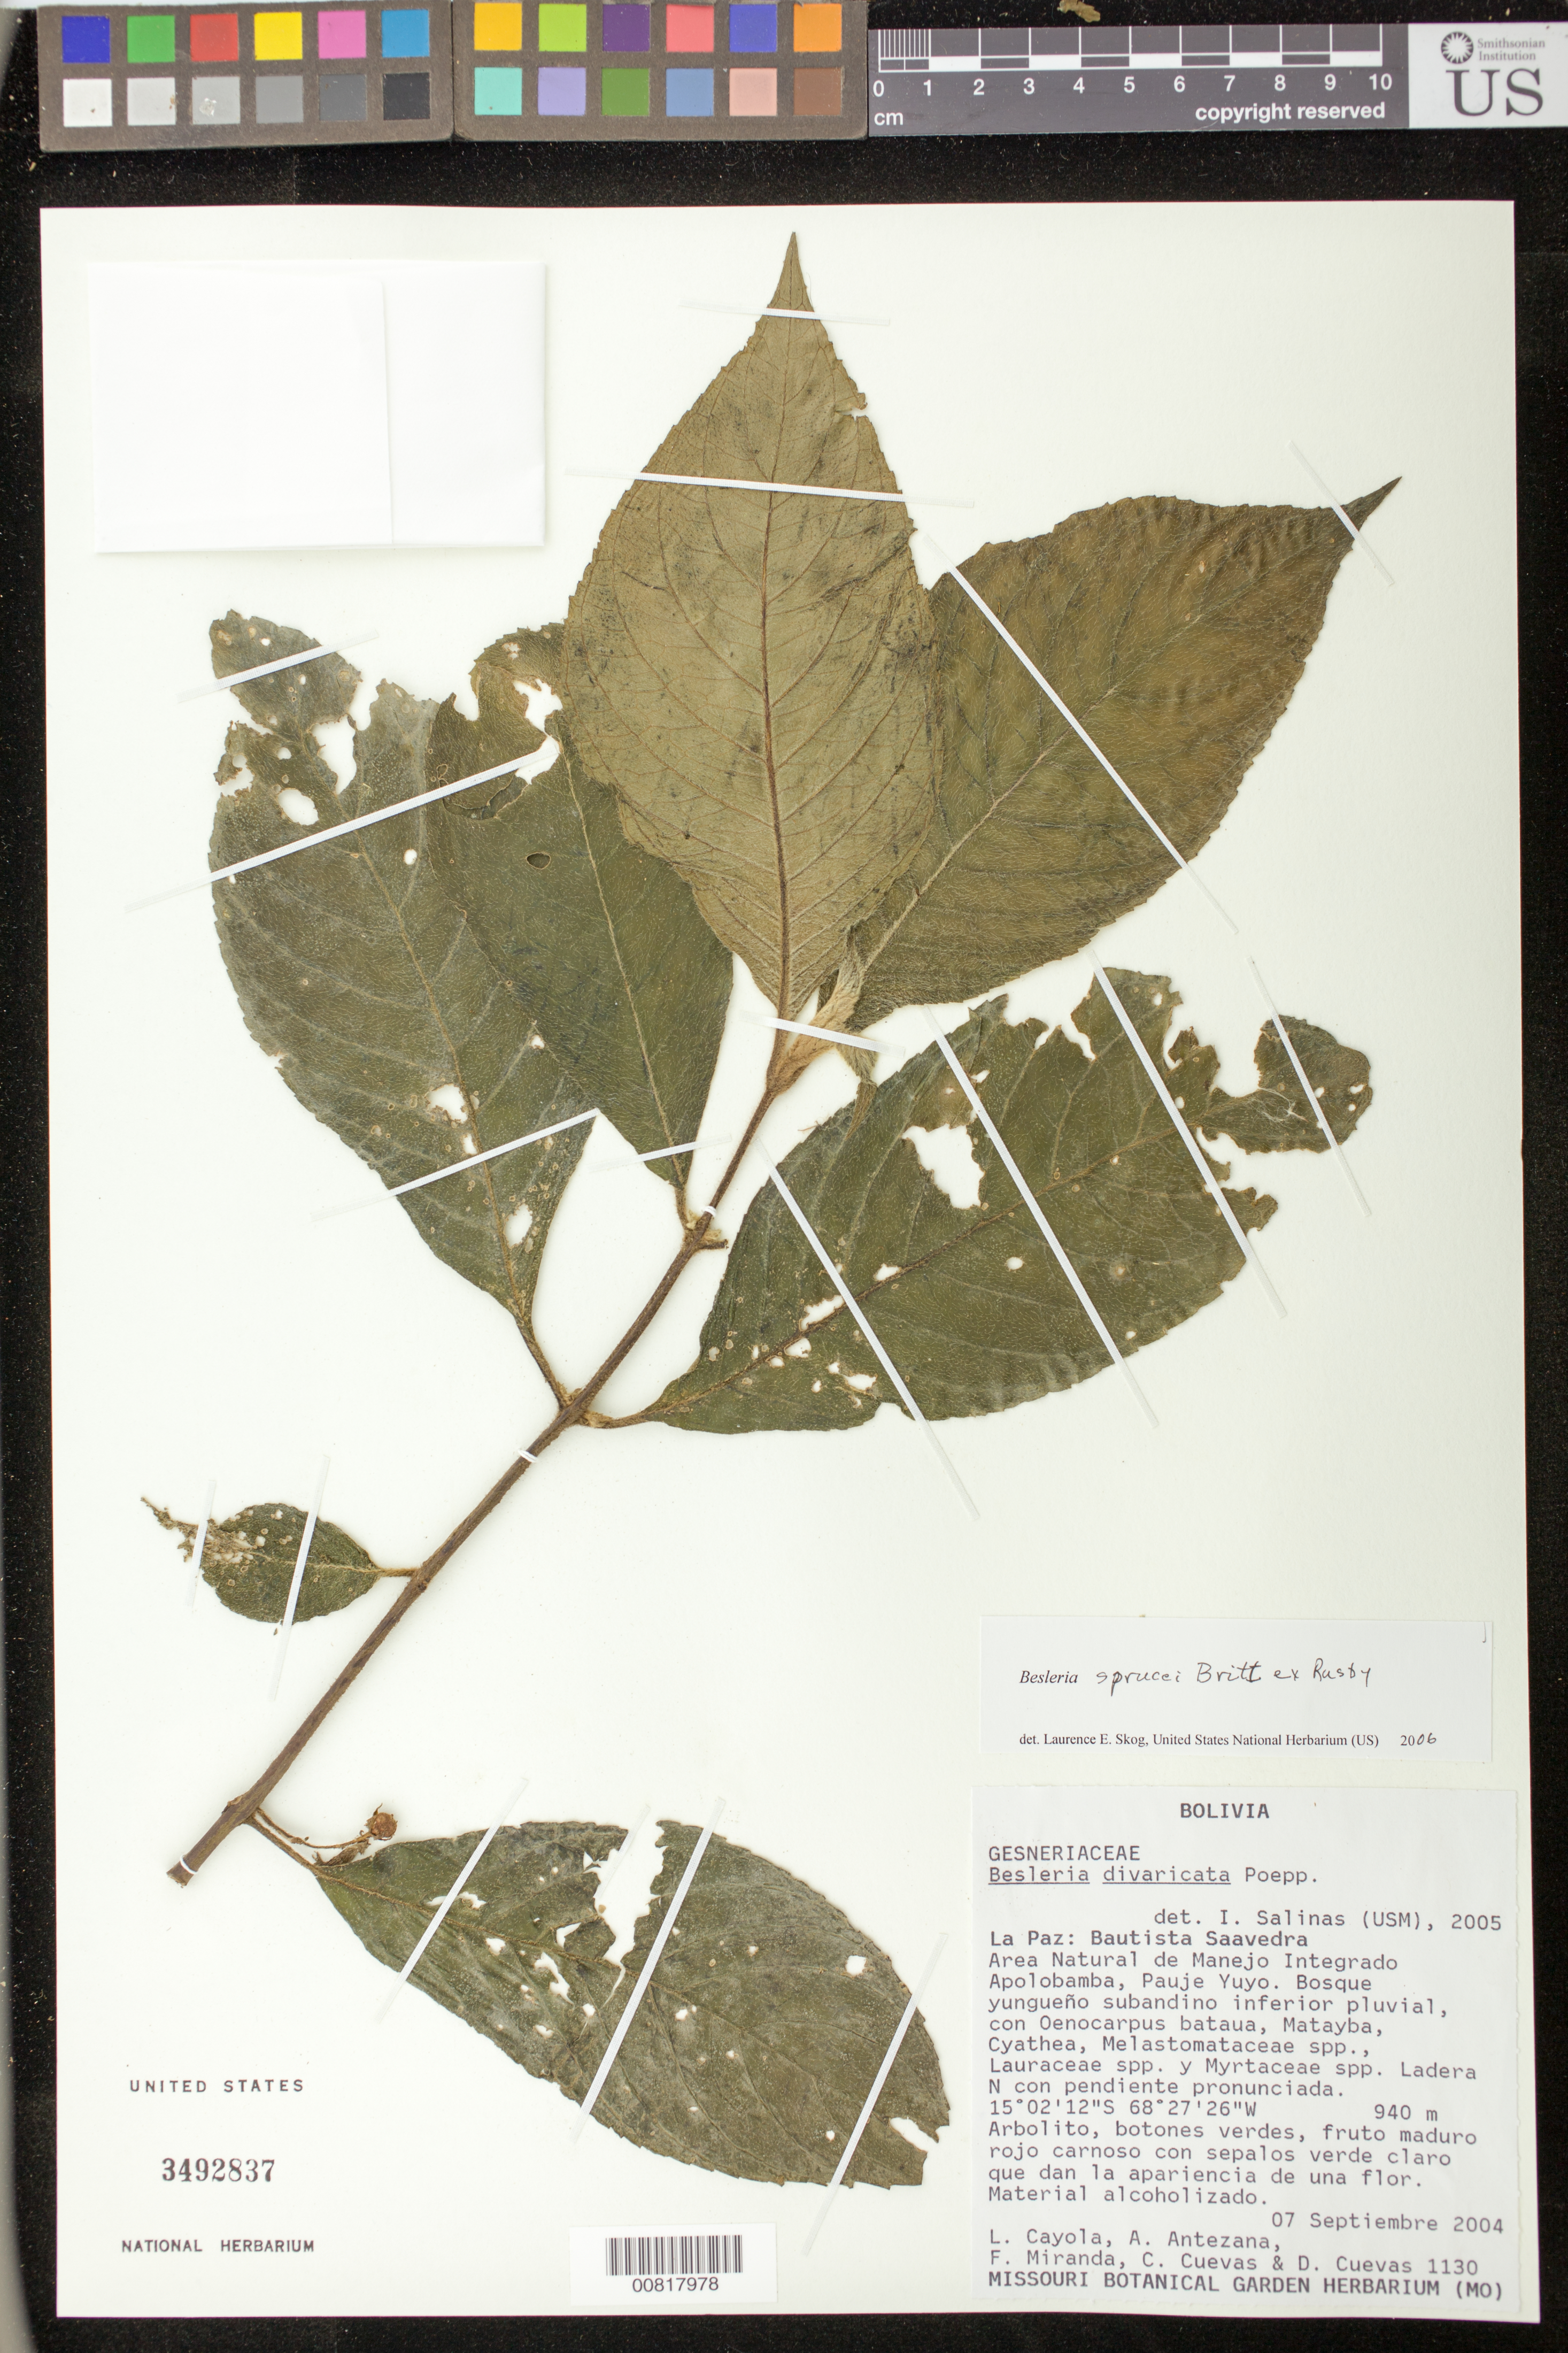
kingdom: Plantae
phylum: Tracheophyta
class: Magnoliopsida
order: Lamiales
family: Gesneriaceae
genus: Besleria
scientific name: Besleria sprucei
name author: Britton ex Rusby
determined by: Skog, Laurence E.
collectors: L. Cayola, A. Antezana, F. Miranda, C. Cuevas & D. Cuevas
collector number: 1130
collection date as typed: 07 Sep 2004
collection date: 2004-09-07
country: Bolivia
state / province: La Paz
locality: La Paz: Bautista Saavedra. Area Natural de Manejo Integrado Apolobamba, Pauje Yuyo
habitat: Bosque yungueño subandino inferior pluvial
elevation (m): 940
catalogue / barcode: US 3492837